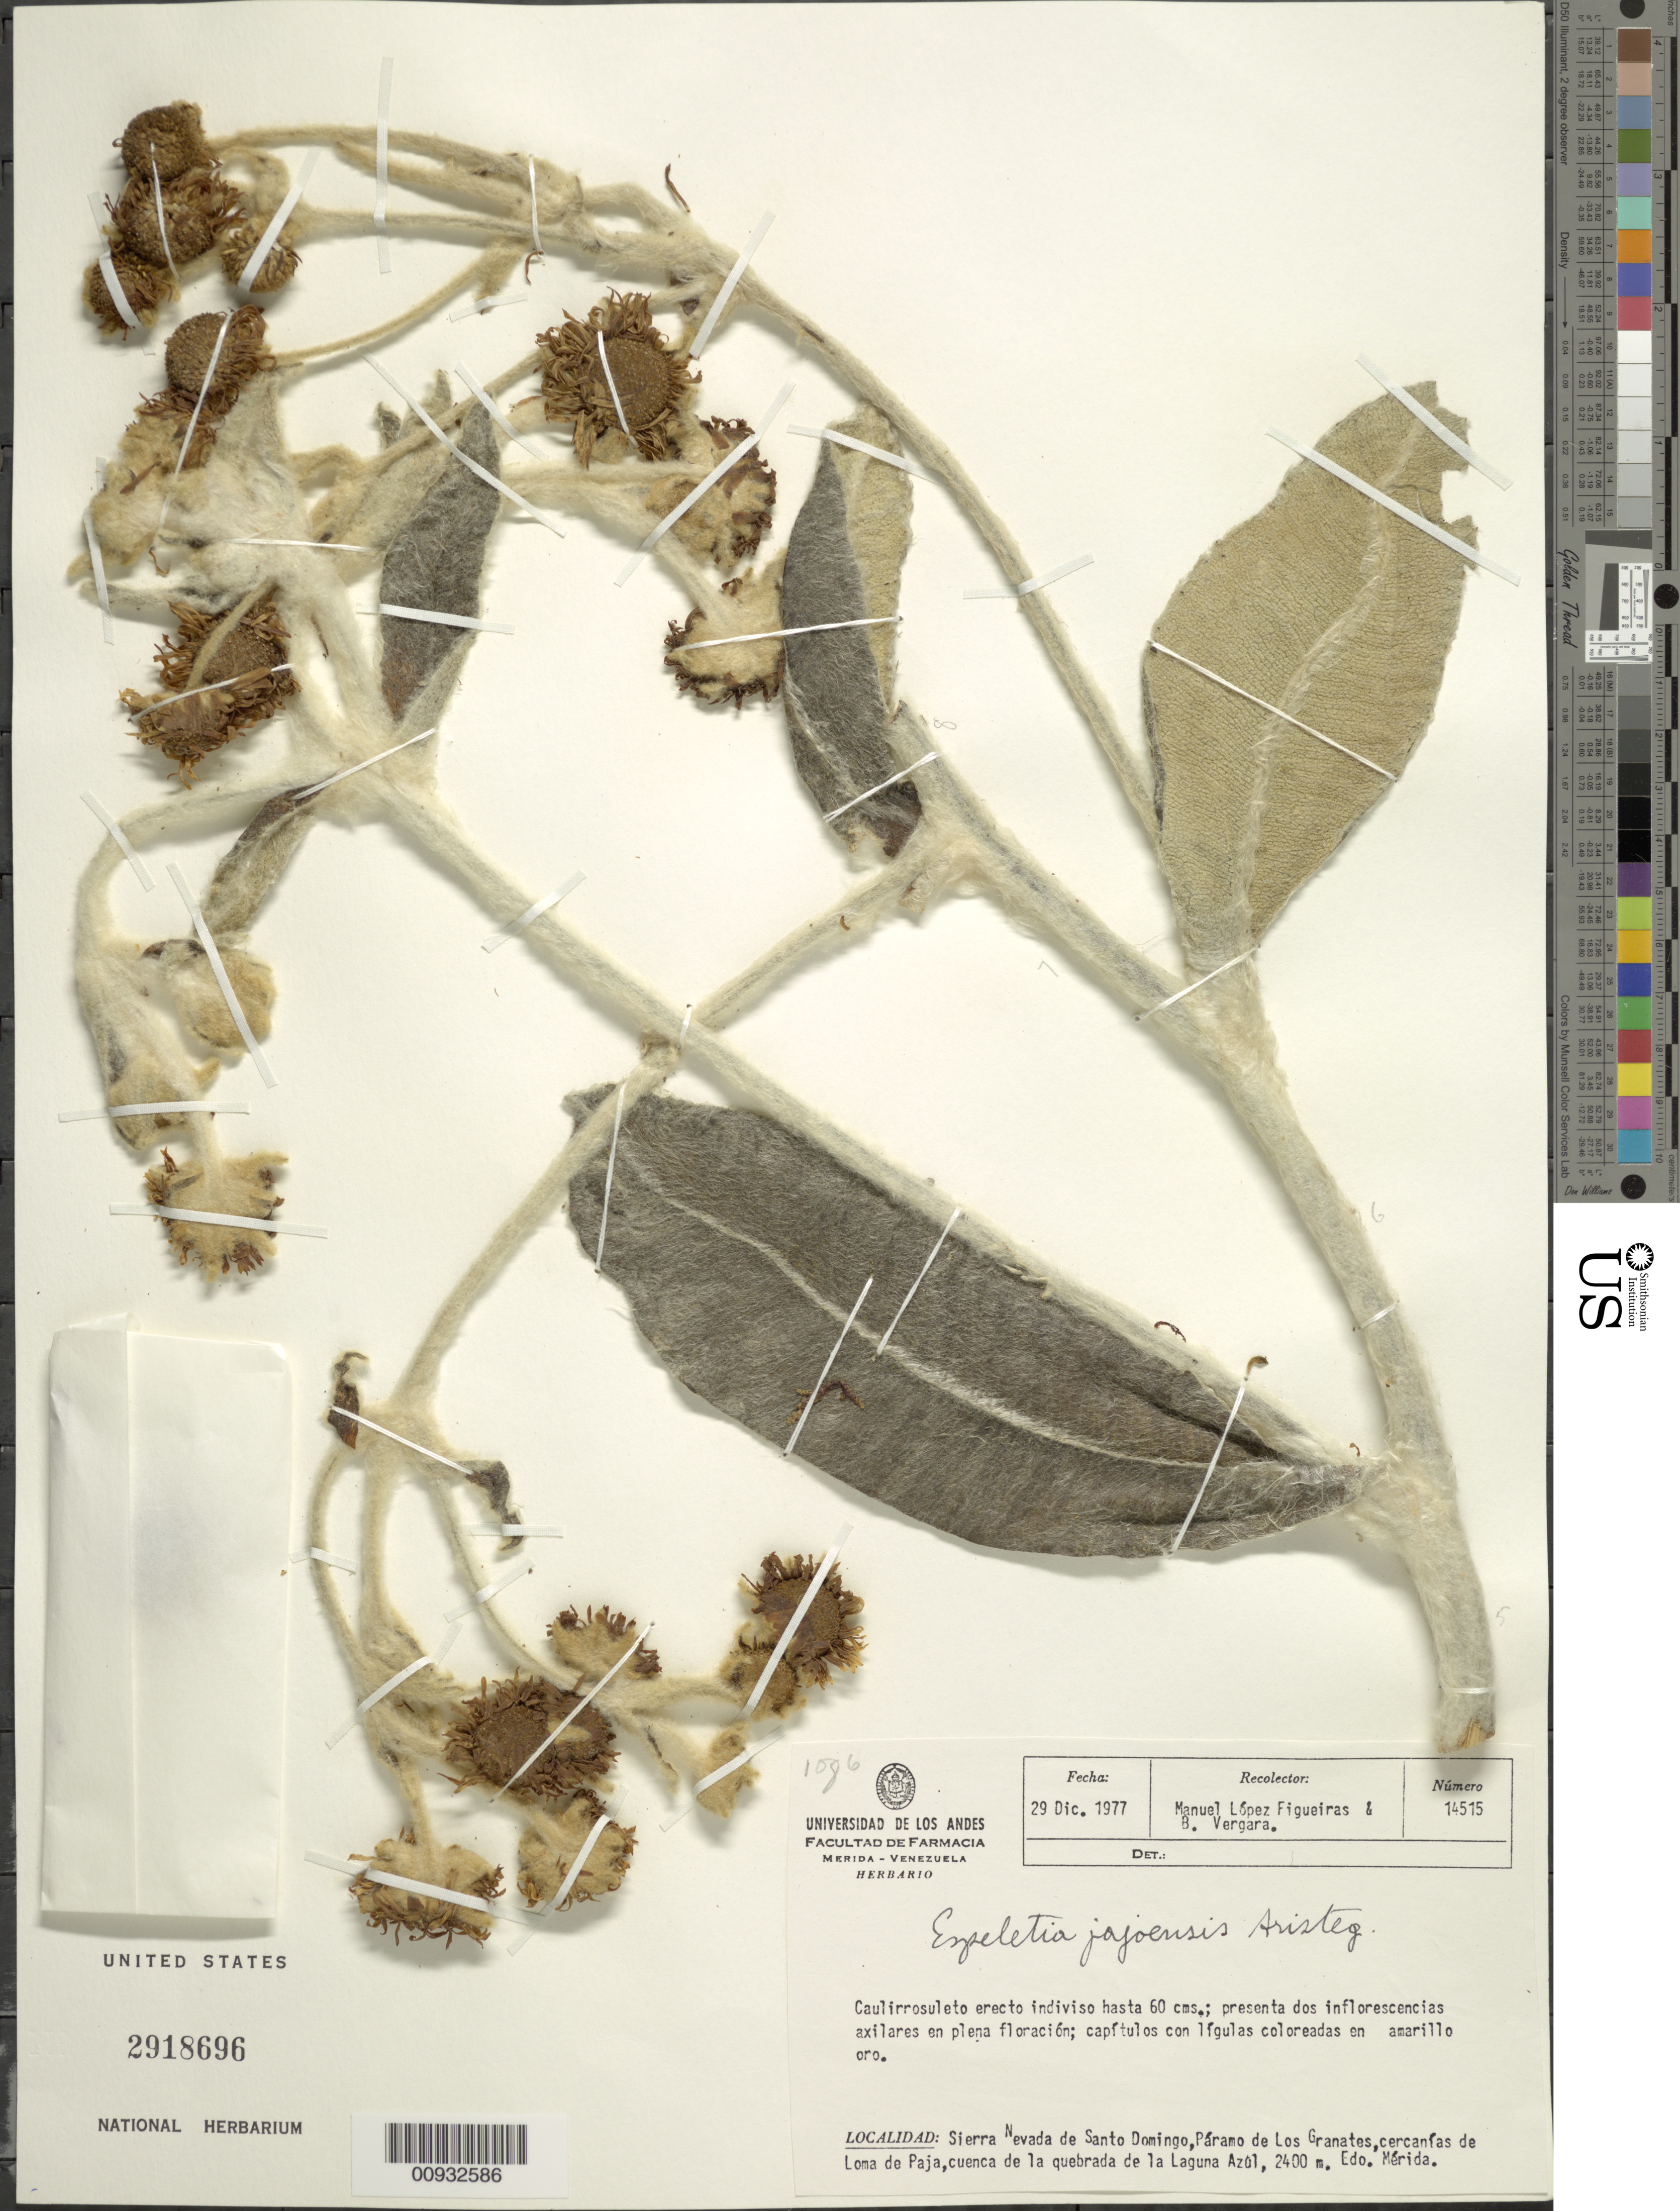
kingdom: Plantae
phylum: Tracheophyta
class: Magnoliopsida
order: Asterales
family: Asteraceae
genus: Espeletia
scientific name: Espeletia jajoensis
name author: Aristeg.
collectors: M. López Figueiras & B. Vergara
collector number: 14515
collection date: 1977-12-29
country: Venezuela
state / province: Mérida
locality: Páramo de los Granates. Sierra Nevada de Santo Domingo, cercanías a Loma de Paja, cuenca de la Quebrada de la Laguna Azul.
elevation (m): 2400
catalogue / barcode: US 2918696